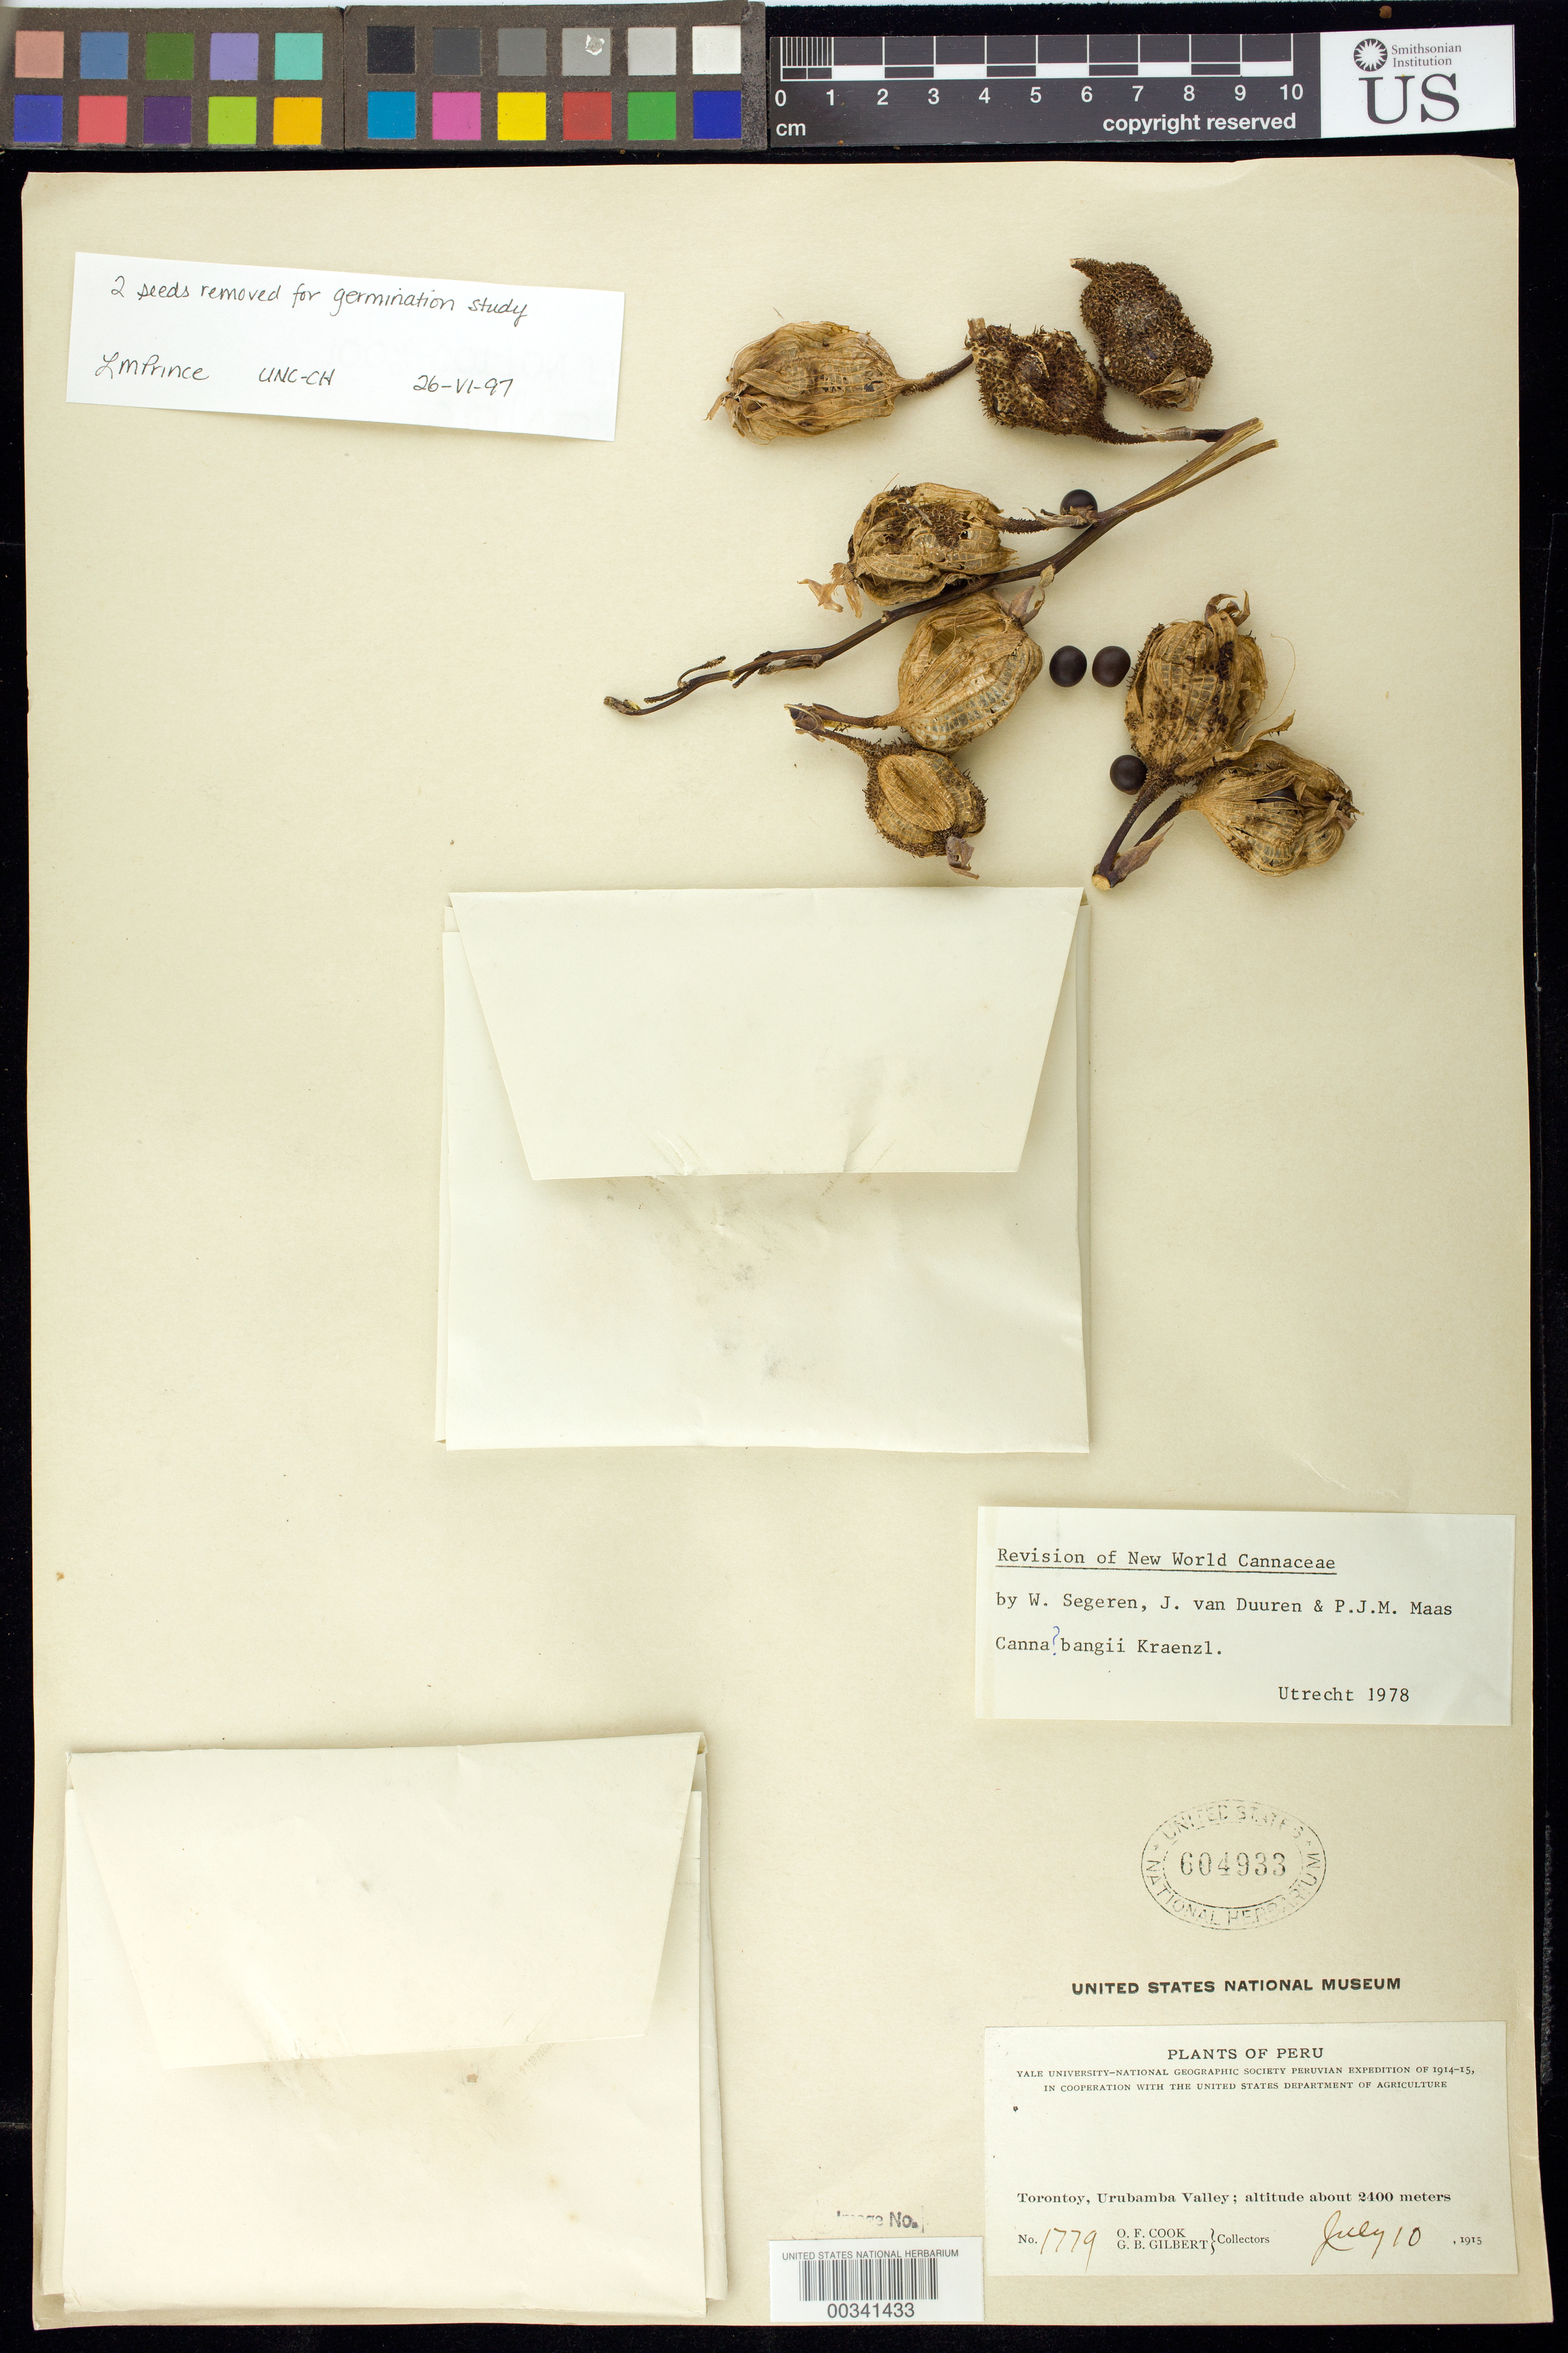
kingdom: Plantae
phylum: Tracheophyta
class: Liliopsida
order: Zingiberales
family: Cannaceae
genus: Canna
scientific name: Canna bangii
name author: Kraenzl. in Engl.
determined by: Segeren, W.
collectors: O. F. Cook & G. B. Gilbert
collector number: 1779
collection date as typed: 10 Jul 1915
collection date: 1915-07-10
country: Peru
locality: Torontoy, Urubamba Valley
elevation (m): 2400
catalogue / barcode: US 604933